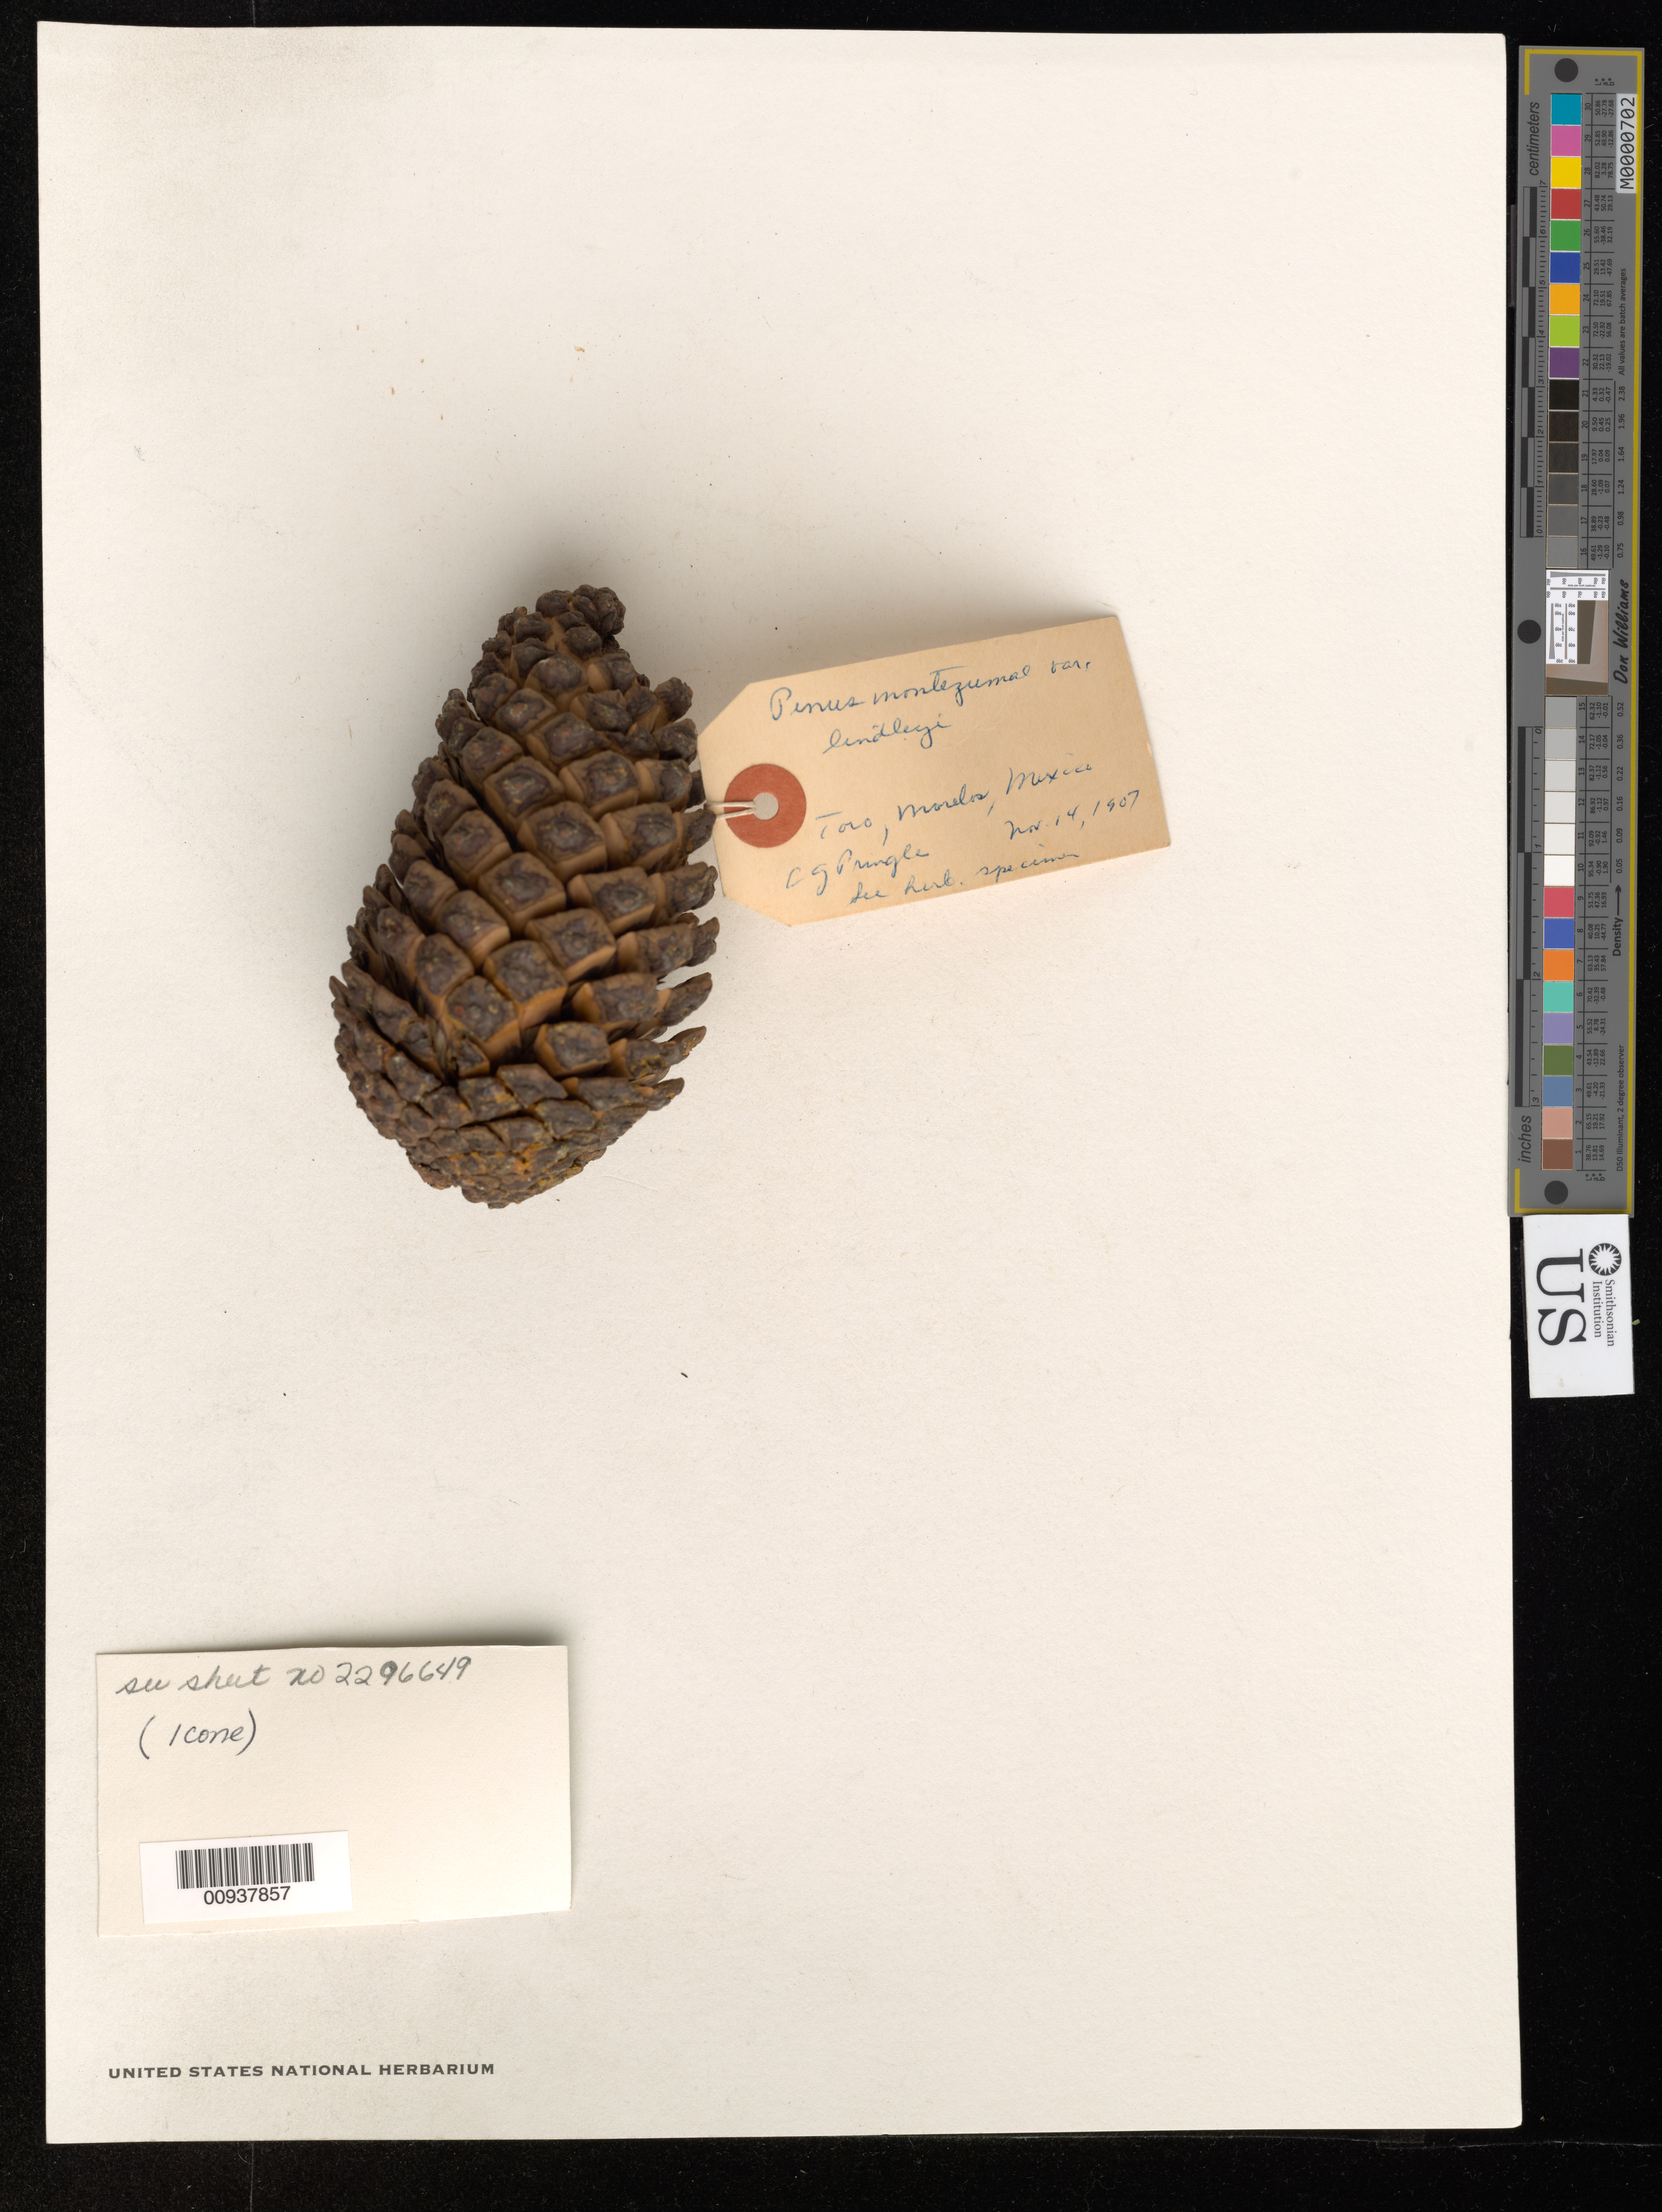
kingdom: Plantae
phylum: Tracheophyta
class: Pinopsida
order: Pinales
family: Pinaceae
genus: Pinus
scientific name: Pinus montezumae var. lindleyi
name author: Loudon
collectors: C. G. Pringle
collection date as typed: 14 Nov 1907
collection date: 1907-11-14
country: Mexico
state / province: Morelos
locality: Toro.